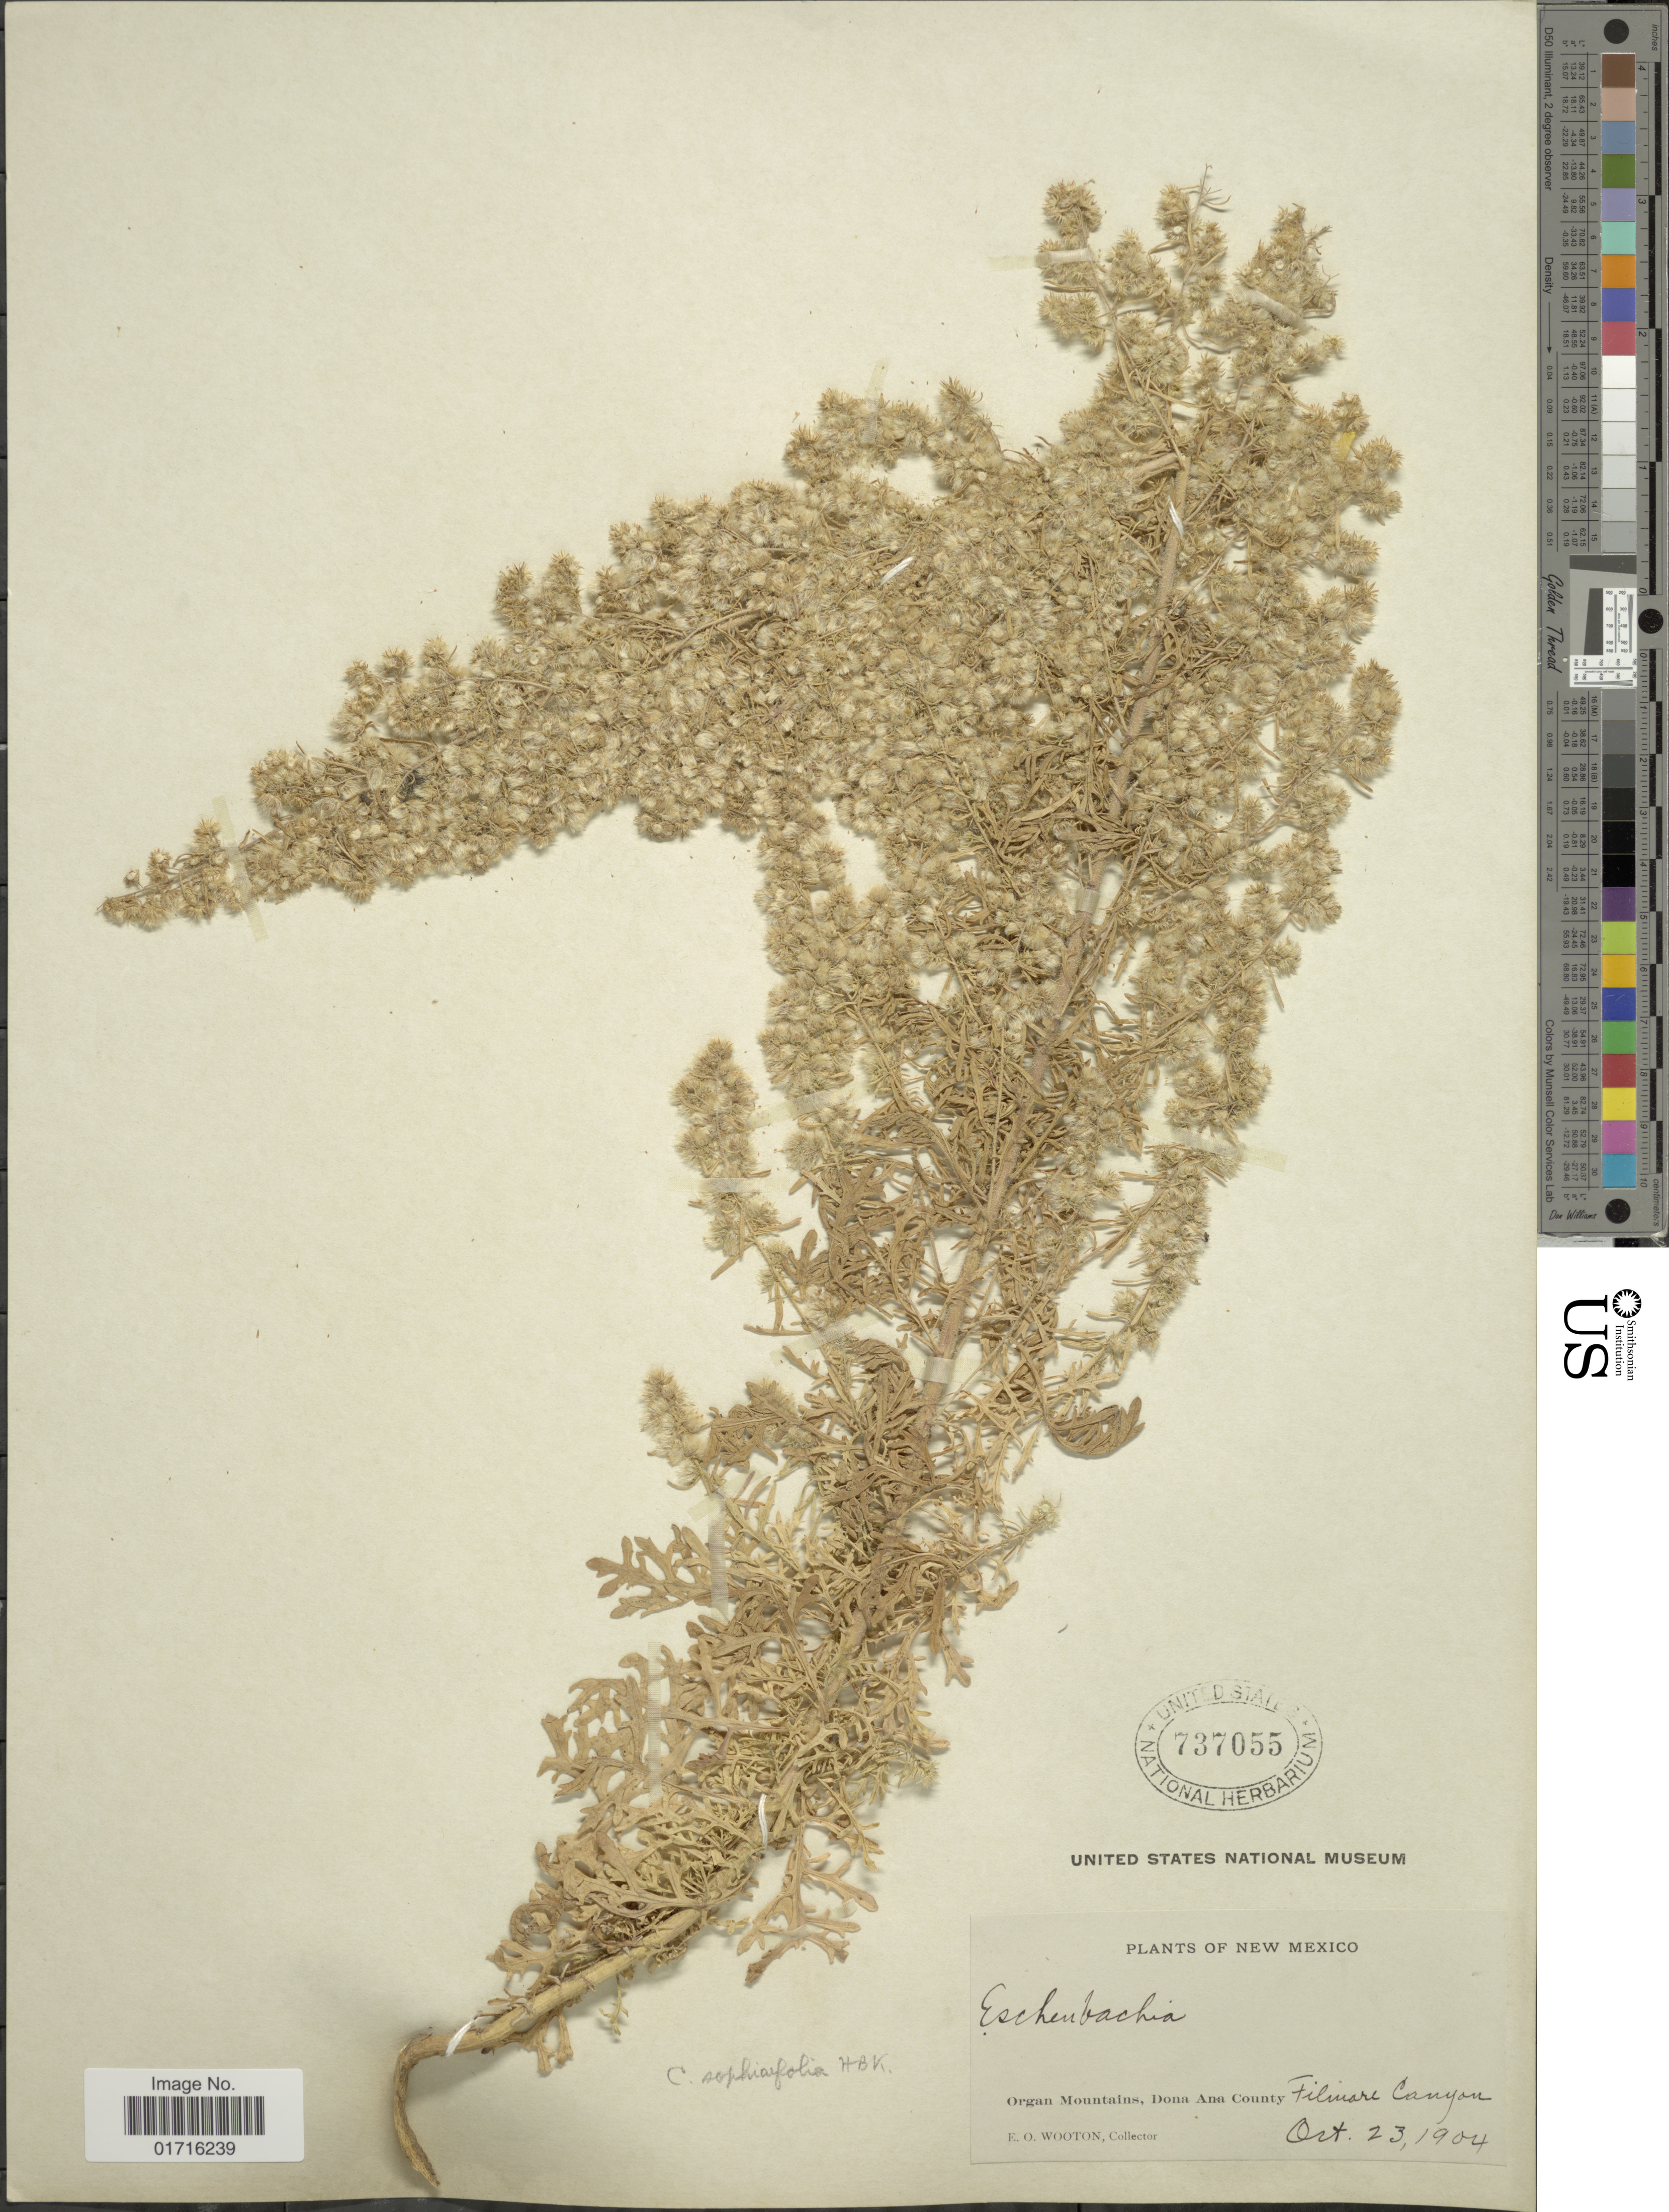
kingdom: Plantae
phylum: Tracheophyta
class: Magnoliopsida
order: Asterales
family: Asteraceae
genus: Conyza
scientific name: Conyza sophiaefolia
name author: Kunth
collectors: E. O. Wooton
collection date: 1904-10-23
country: United States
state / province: New Mexico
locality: Organ Mountains, Dona Ana County, Filmare Canyon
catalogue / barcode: US 737055